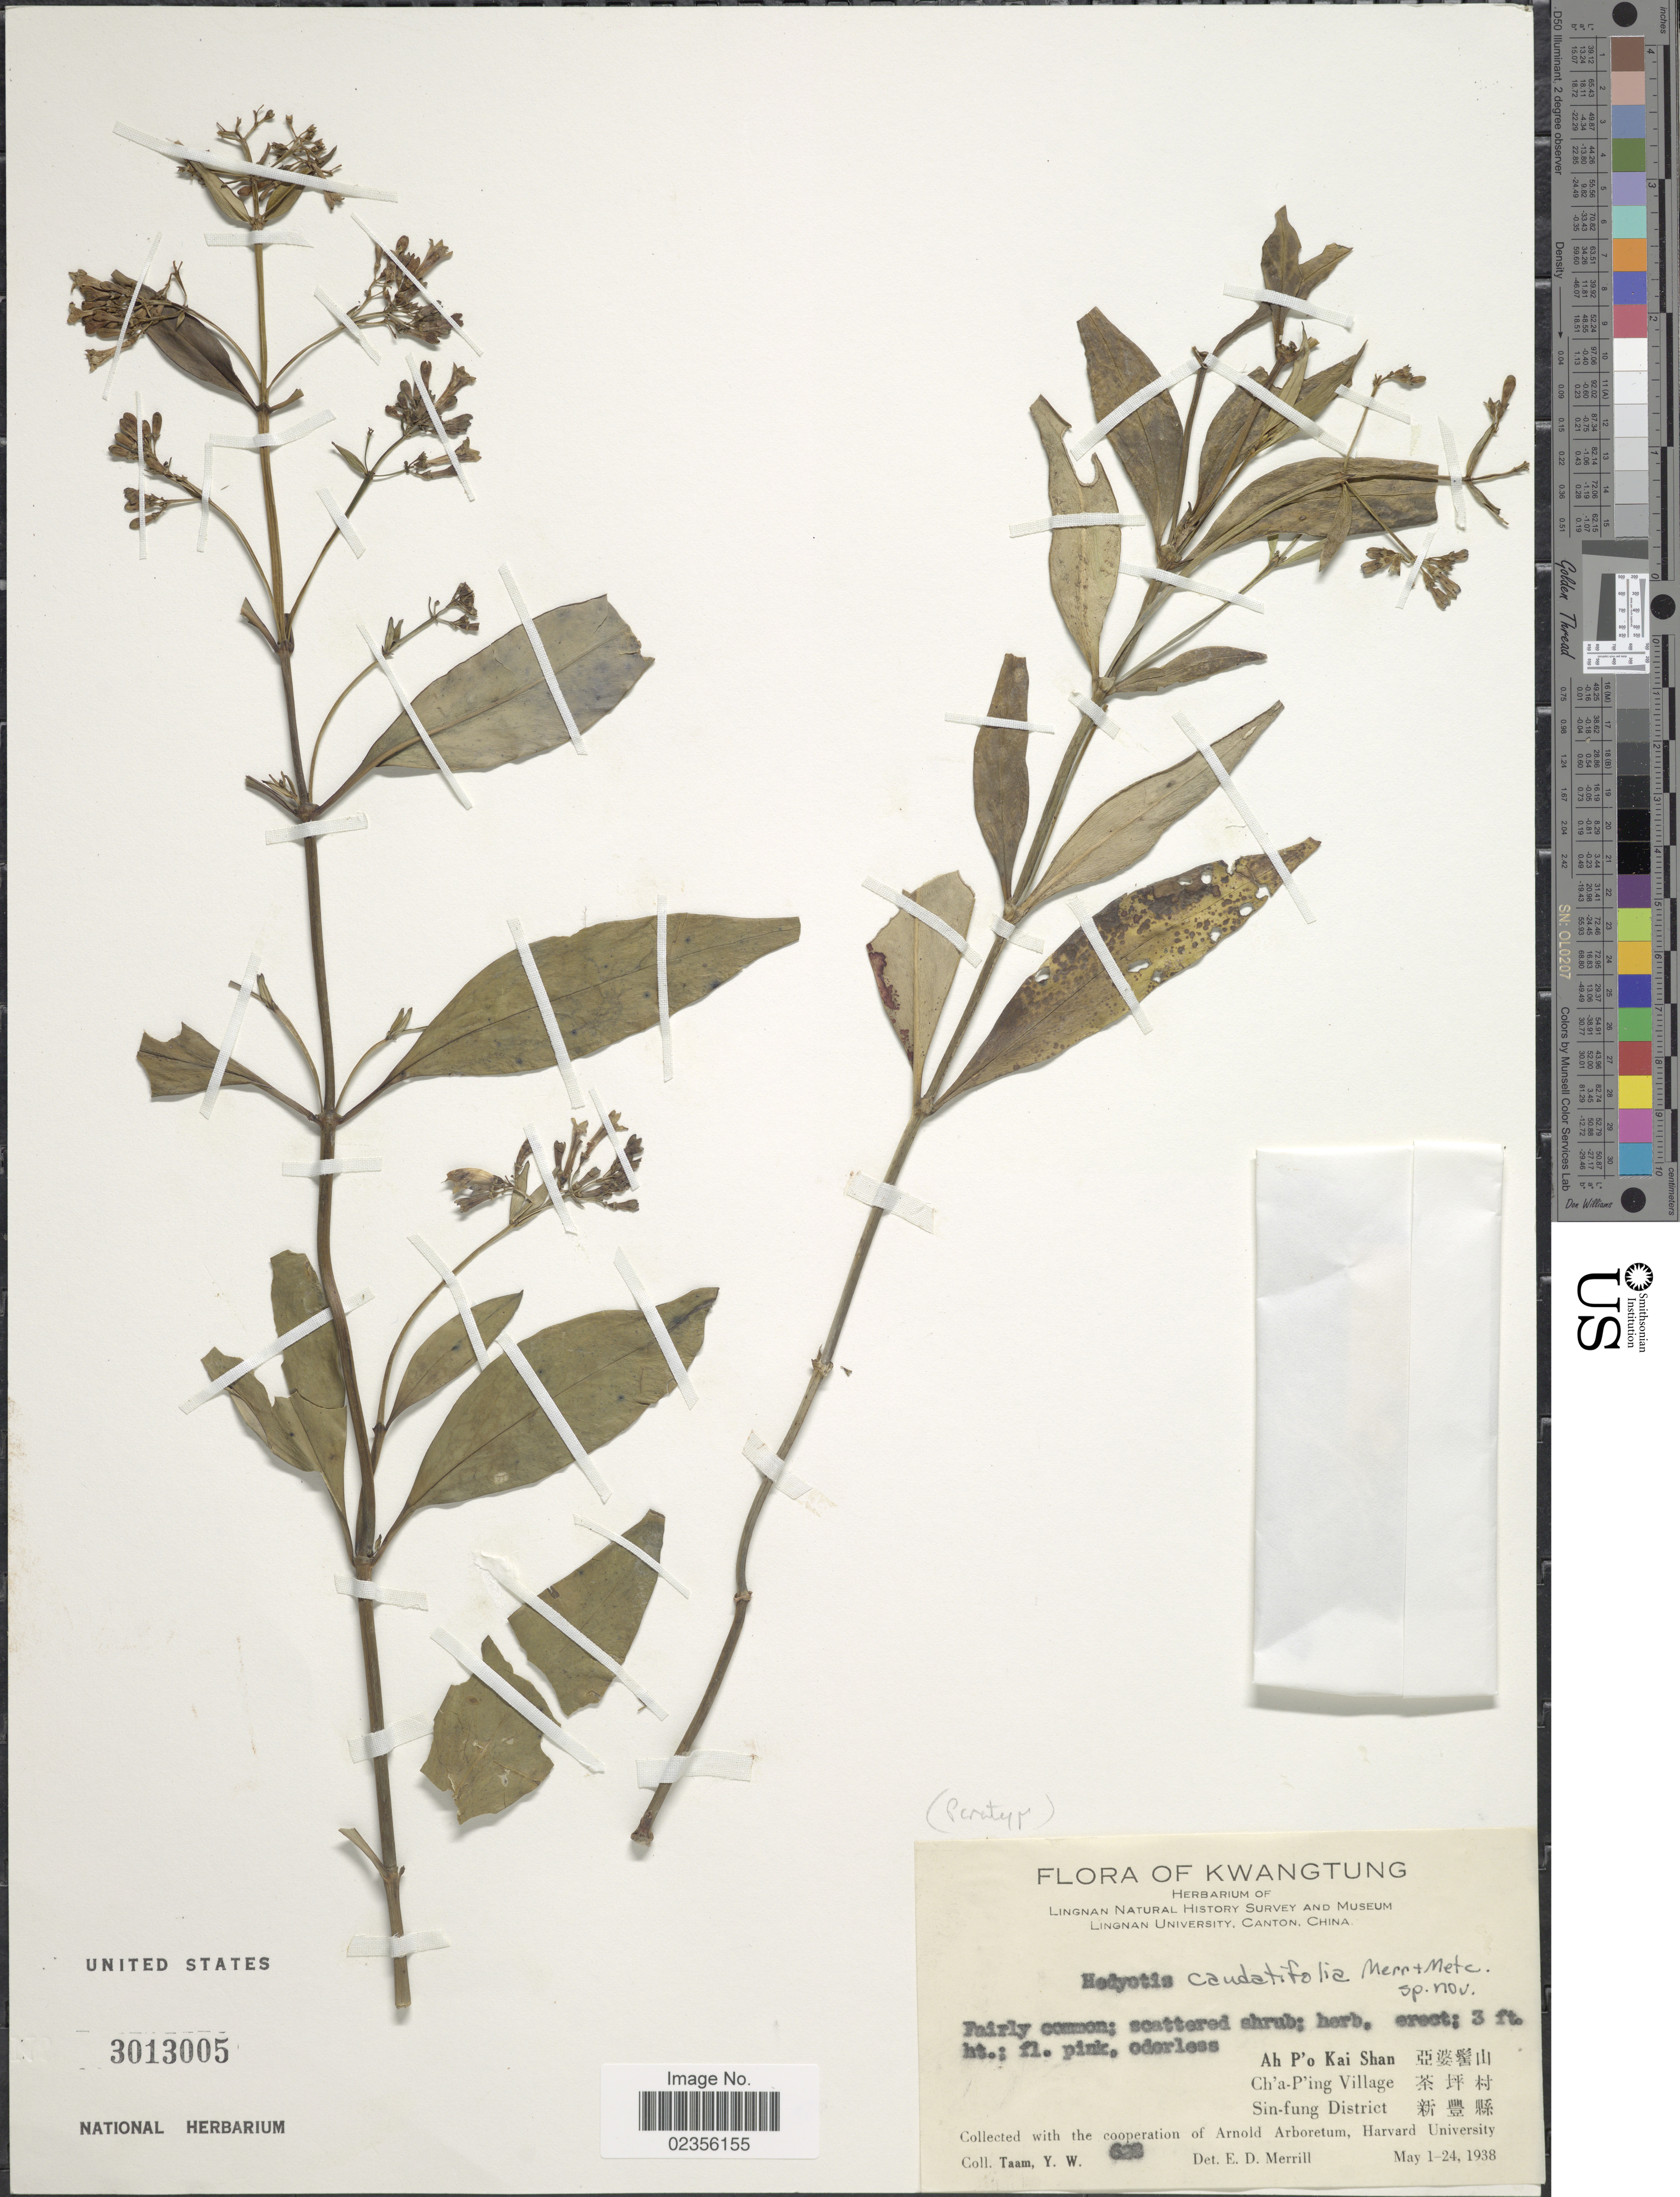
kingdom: Plantae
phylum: Tracheophyta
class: Magnoliopsida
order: Gentianales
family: Rubiaceae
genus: Hedyotis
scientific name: Hedyotis caudatifolia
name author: Merr. & F.P. Metcalf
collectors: Y. W. Taam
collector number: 623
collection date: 1938-05-01/1938-05-24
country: China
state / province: Guangdong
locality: Kwangtung. Ah P'o Kai Shan. Ch'a P'ing Village. Sin-fung District.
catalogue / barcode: US 3013005